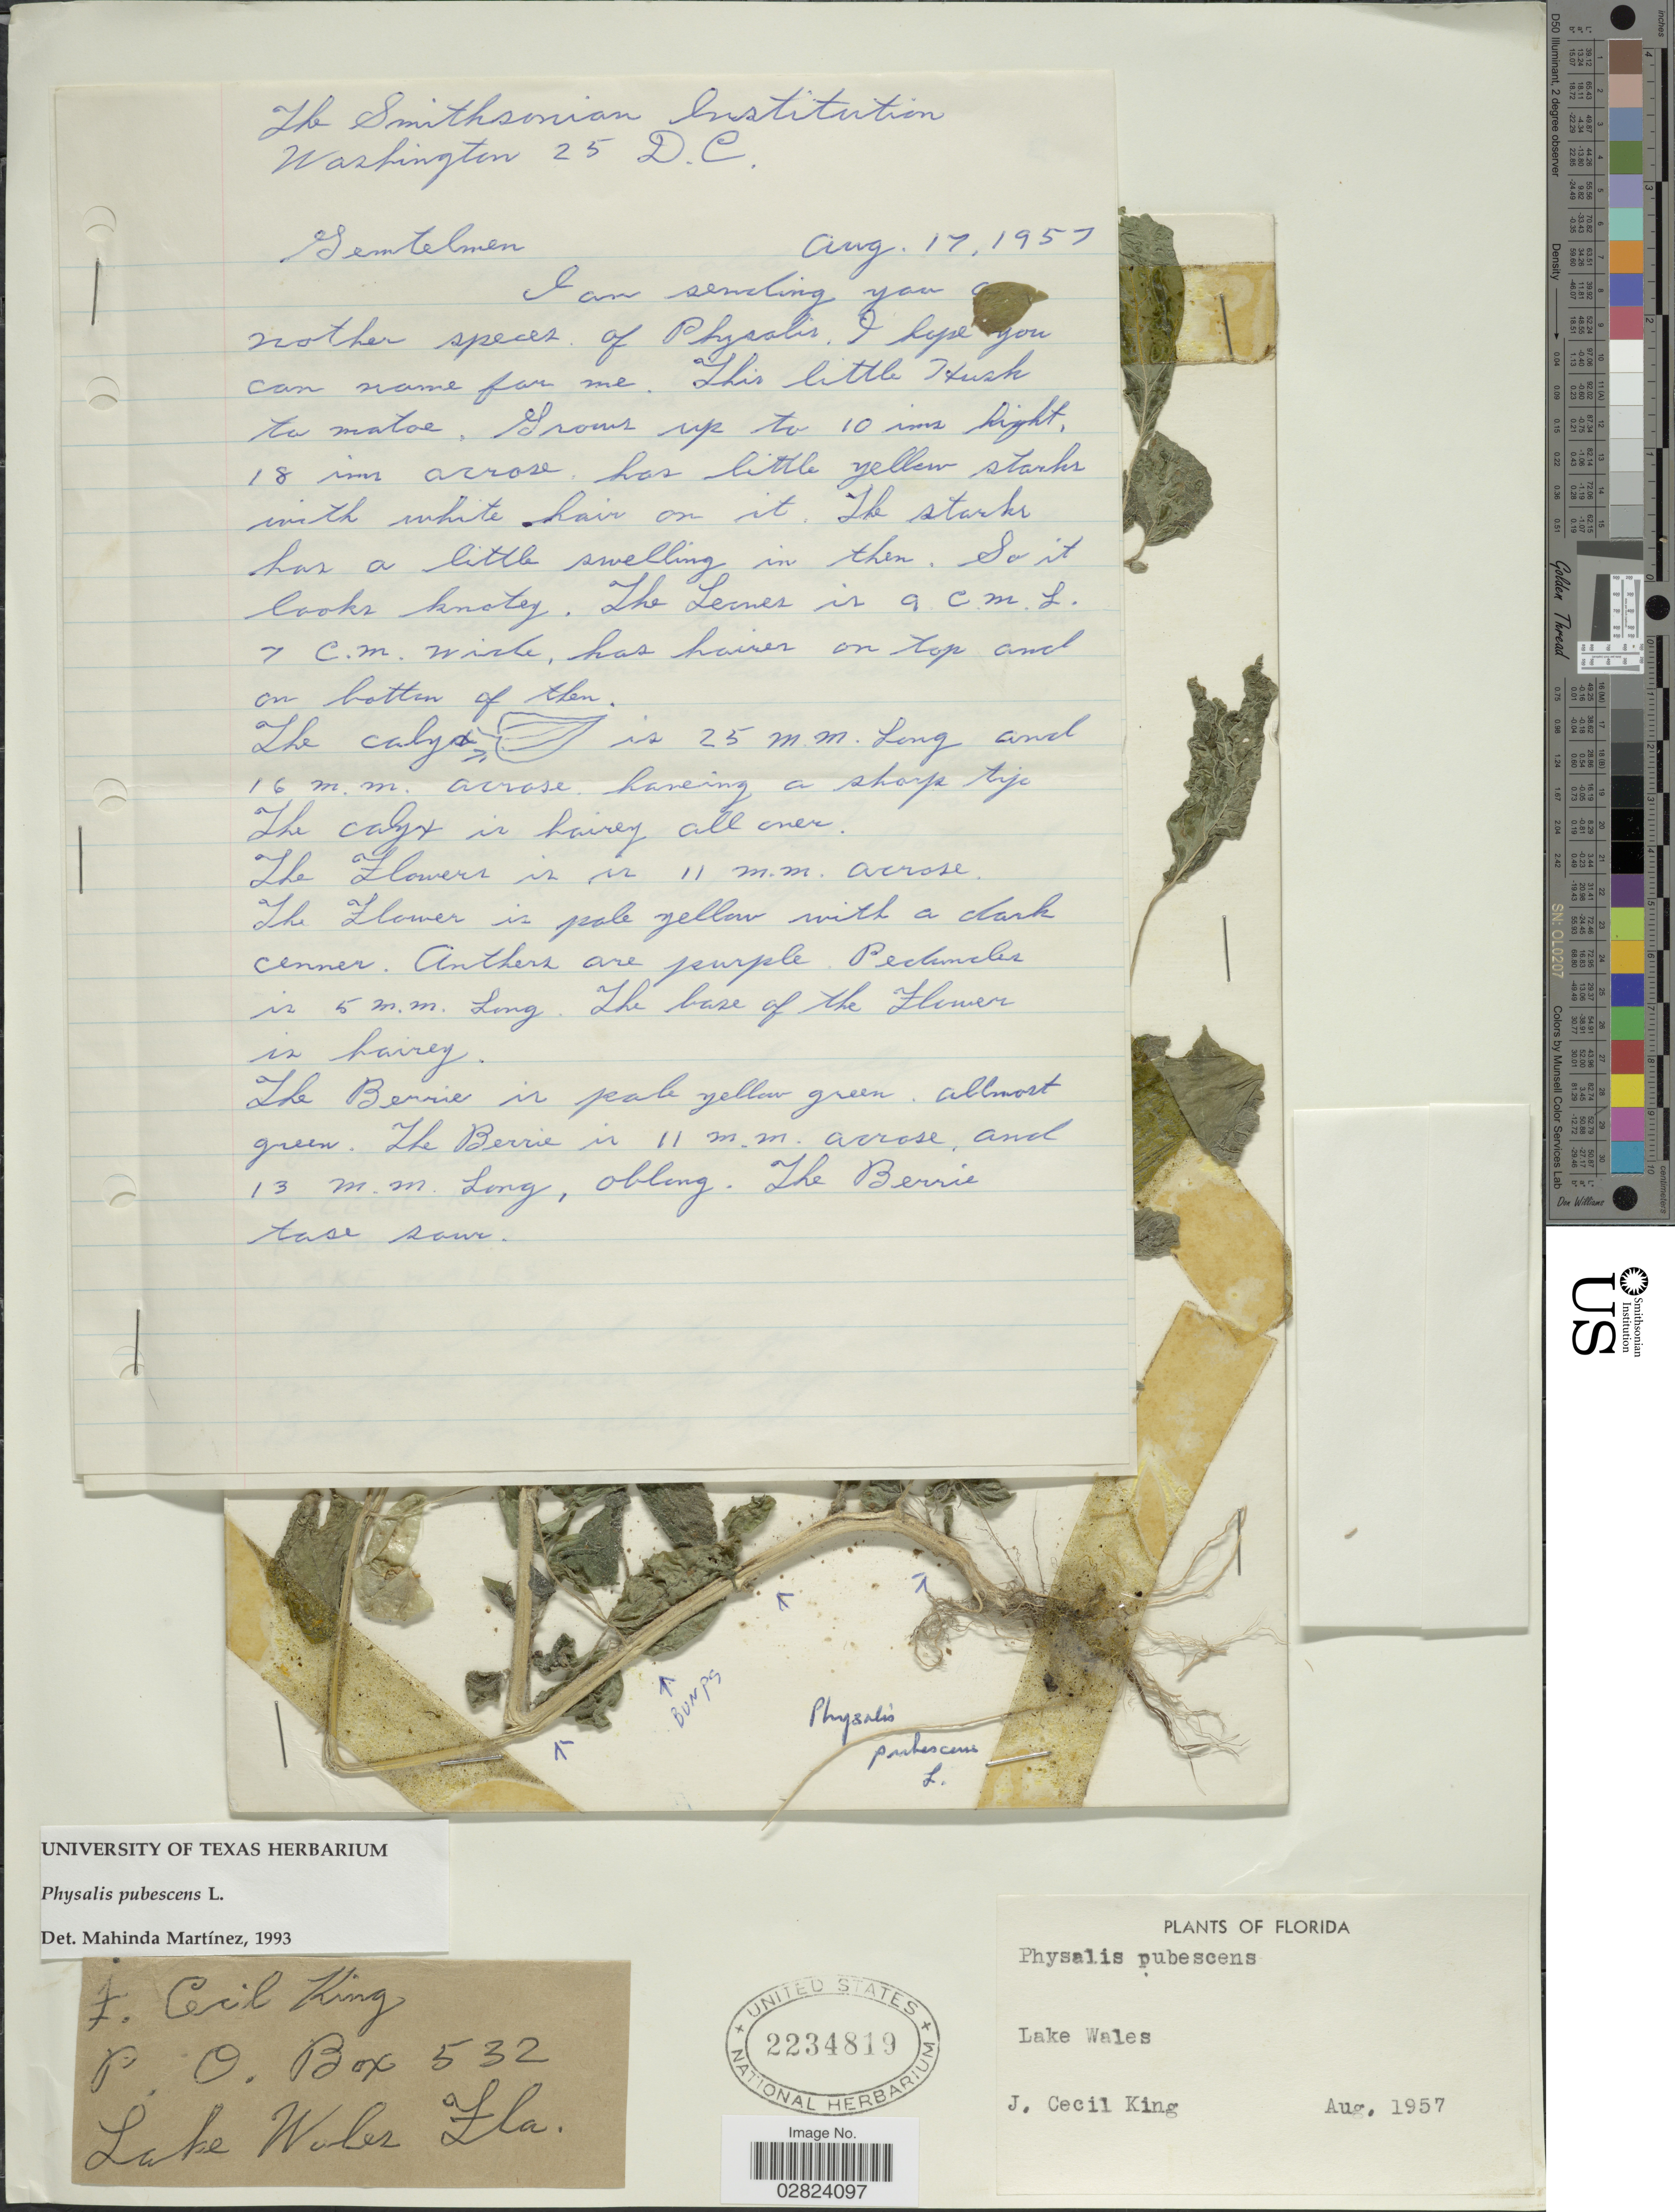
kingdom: Plantae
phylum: Tracheophyta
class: Magnoliopsida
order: Solanales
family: Solanaceae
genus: Physalis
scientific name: Physalis pubescens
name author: L.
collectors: C. J. King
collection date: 1957-08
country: United States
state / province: Florida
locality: Lake Wales. P. O. Box 532.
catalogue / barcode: US 2234819